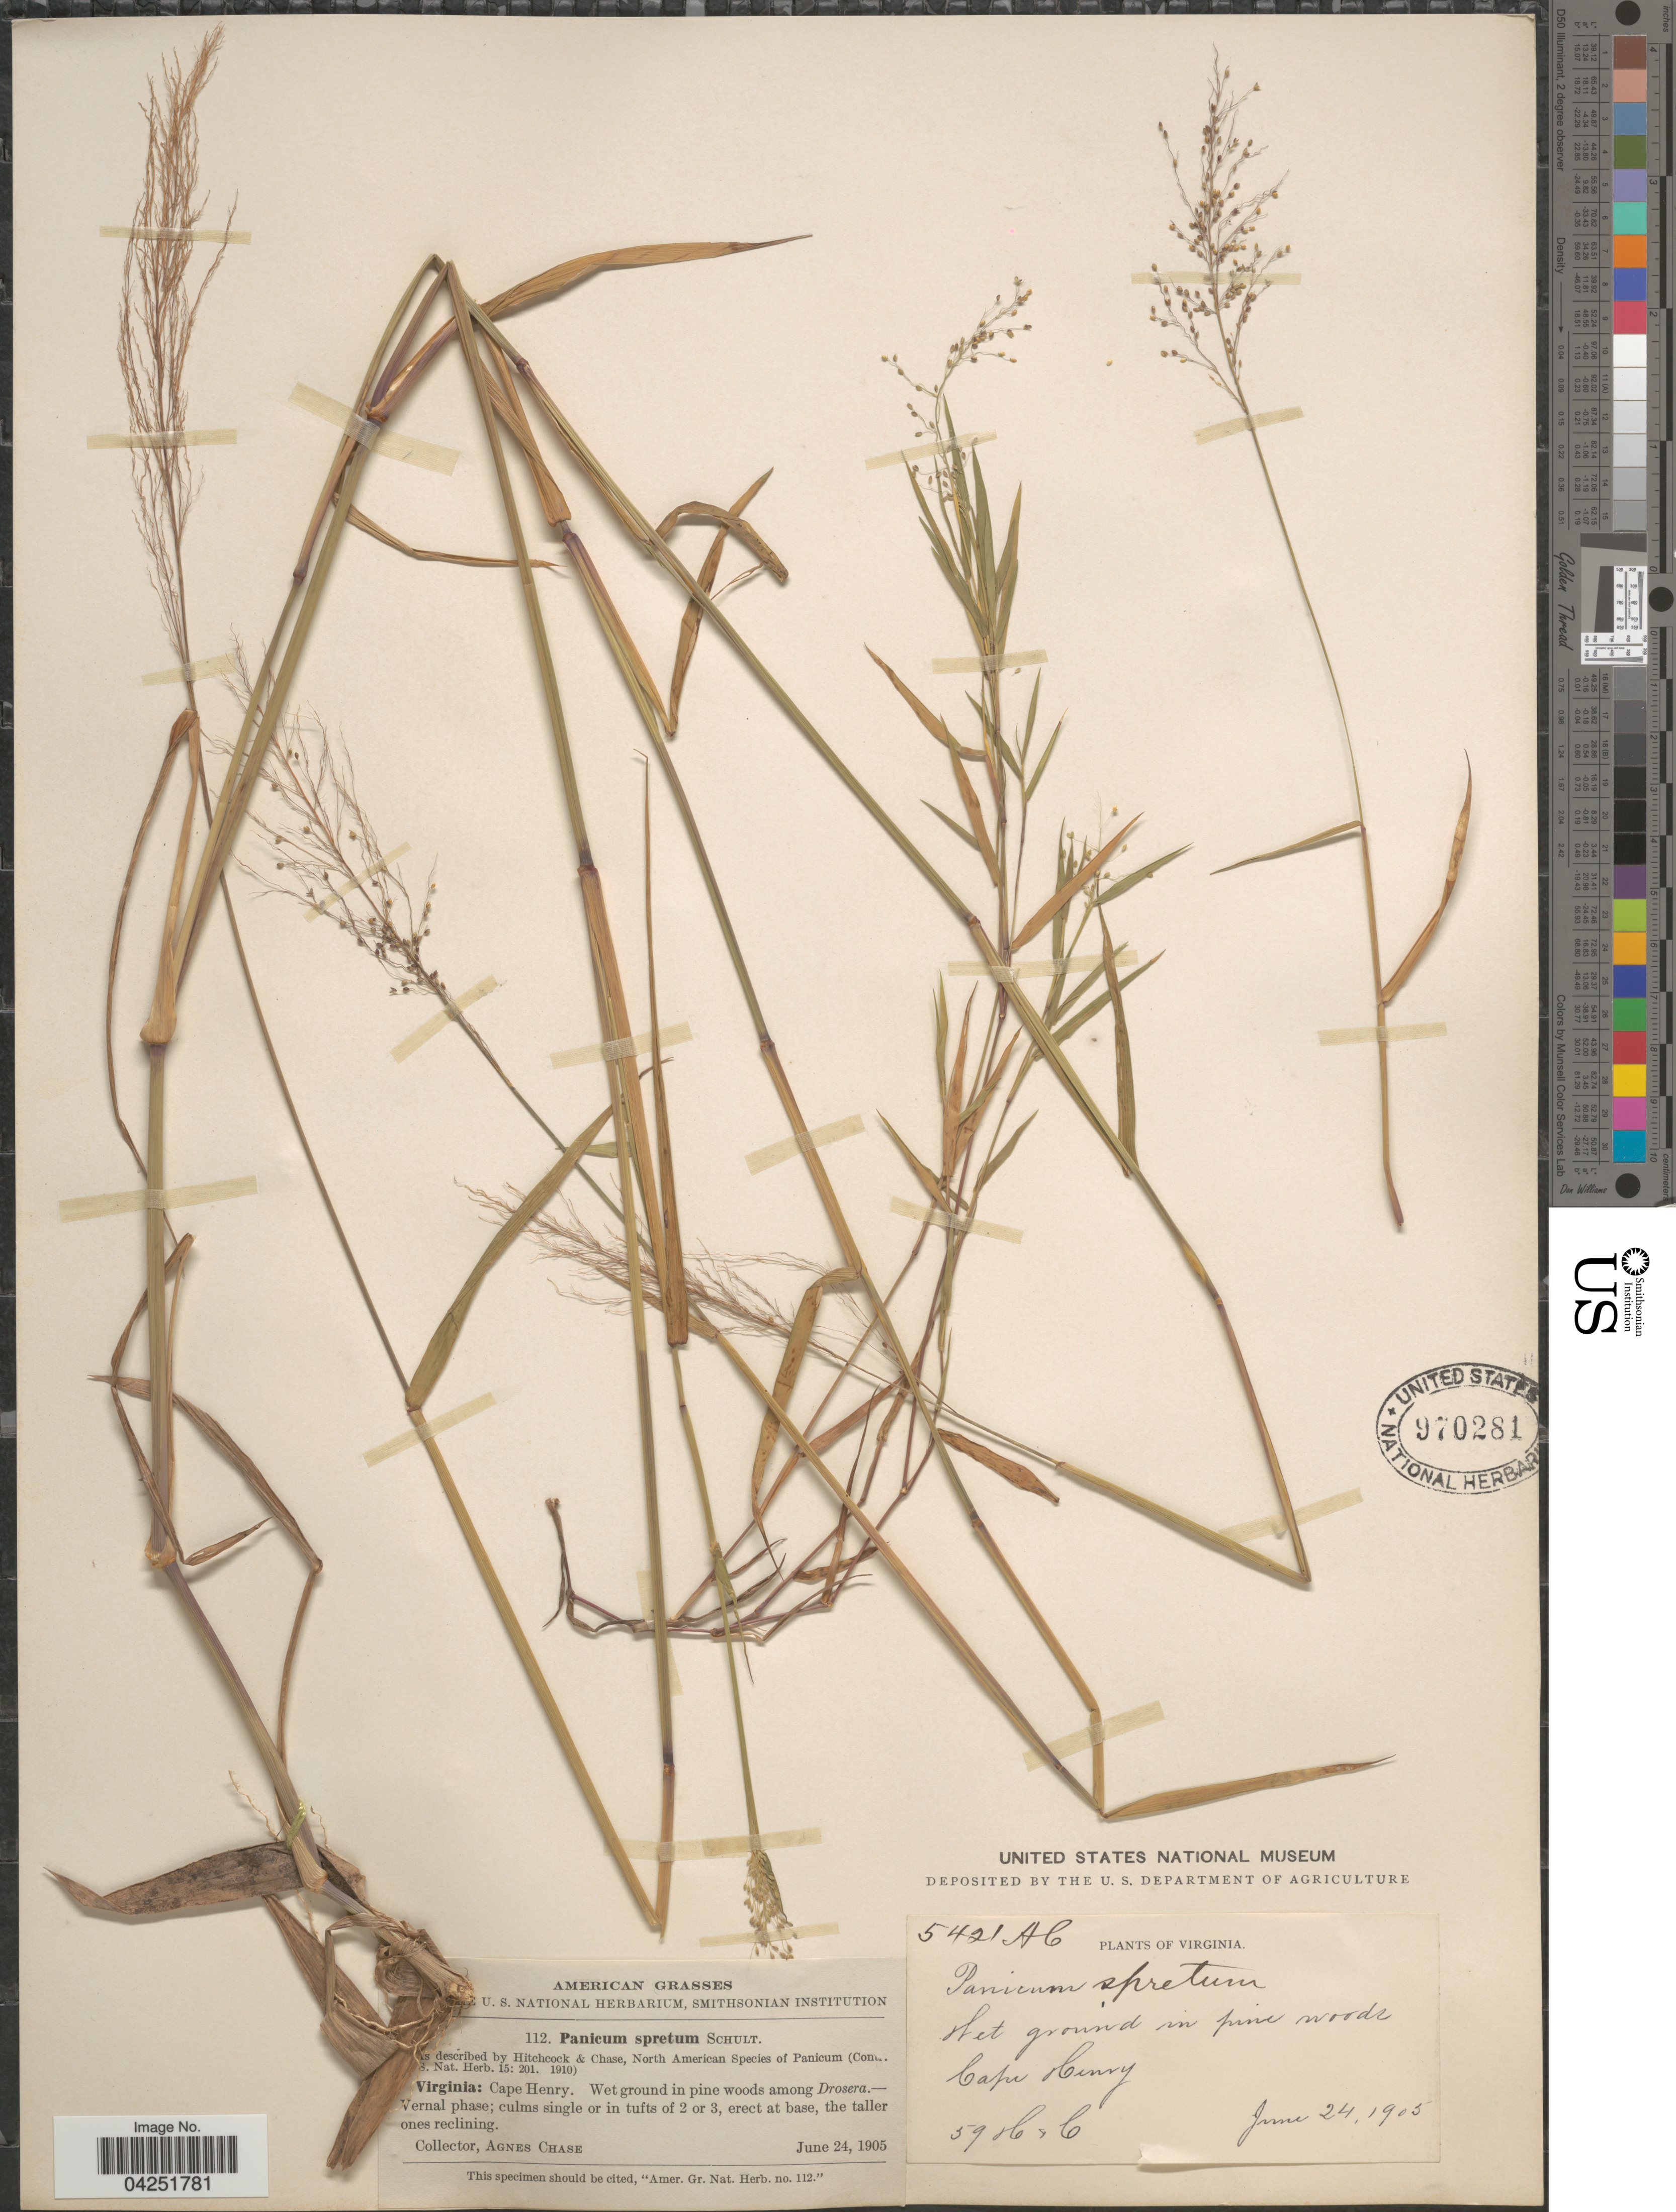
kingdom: Plantae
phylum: Tracheophyta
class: Liliopsida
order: Poales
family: Poaceae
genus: Dichanthelium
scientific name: Dichanthelium acuminatum var. densiflorum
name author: (Rand & Redfield) Gould & C.A. Clark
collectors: A. Chase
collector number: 59?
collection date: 1905-06-24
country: United States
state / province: Virginia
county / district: City of Virginia Beach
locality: Cape Henry. Wet ground in pine woods.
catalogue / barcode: US 970281